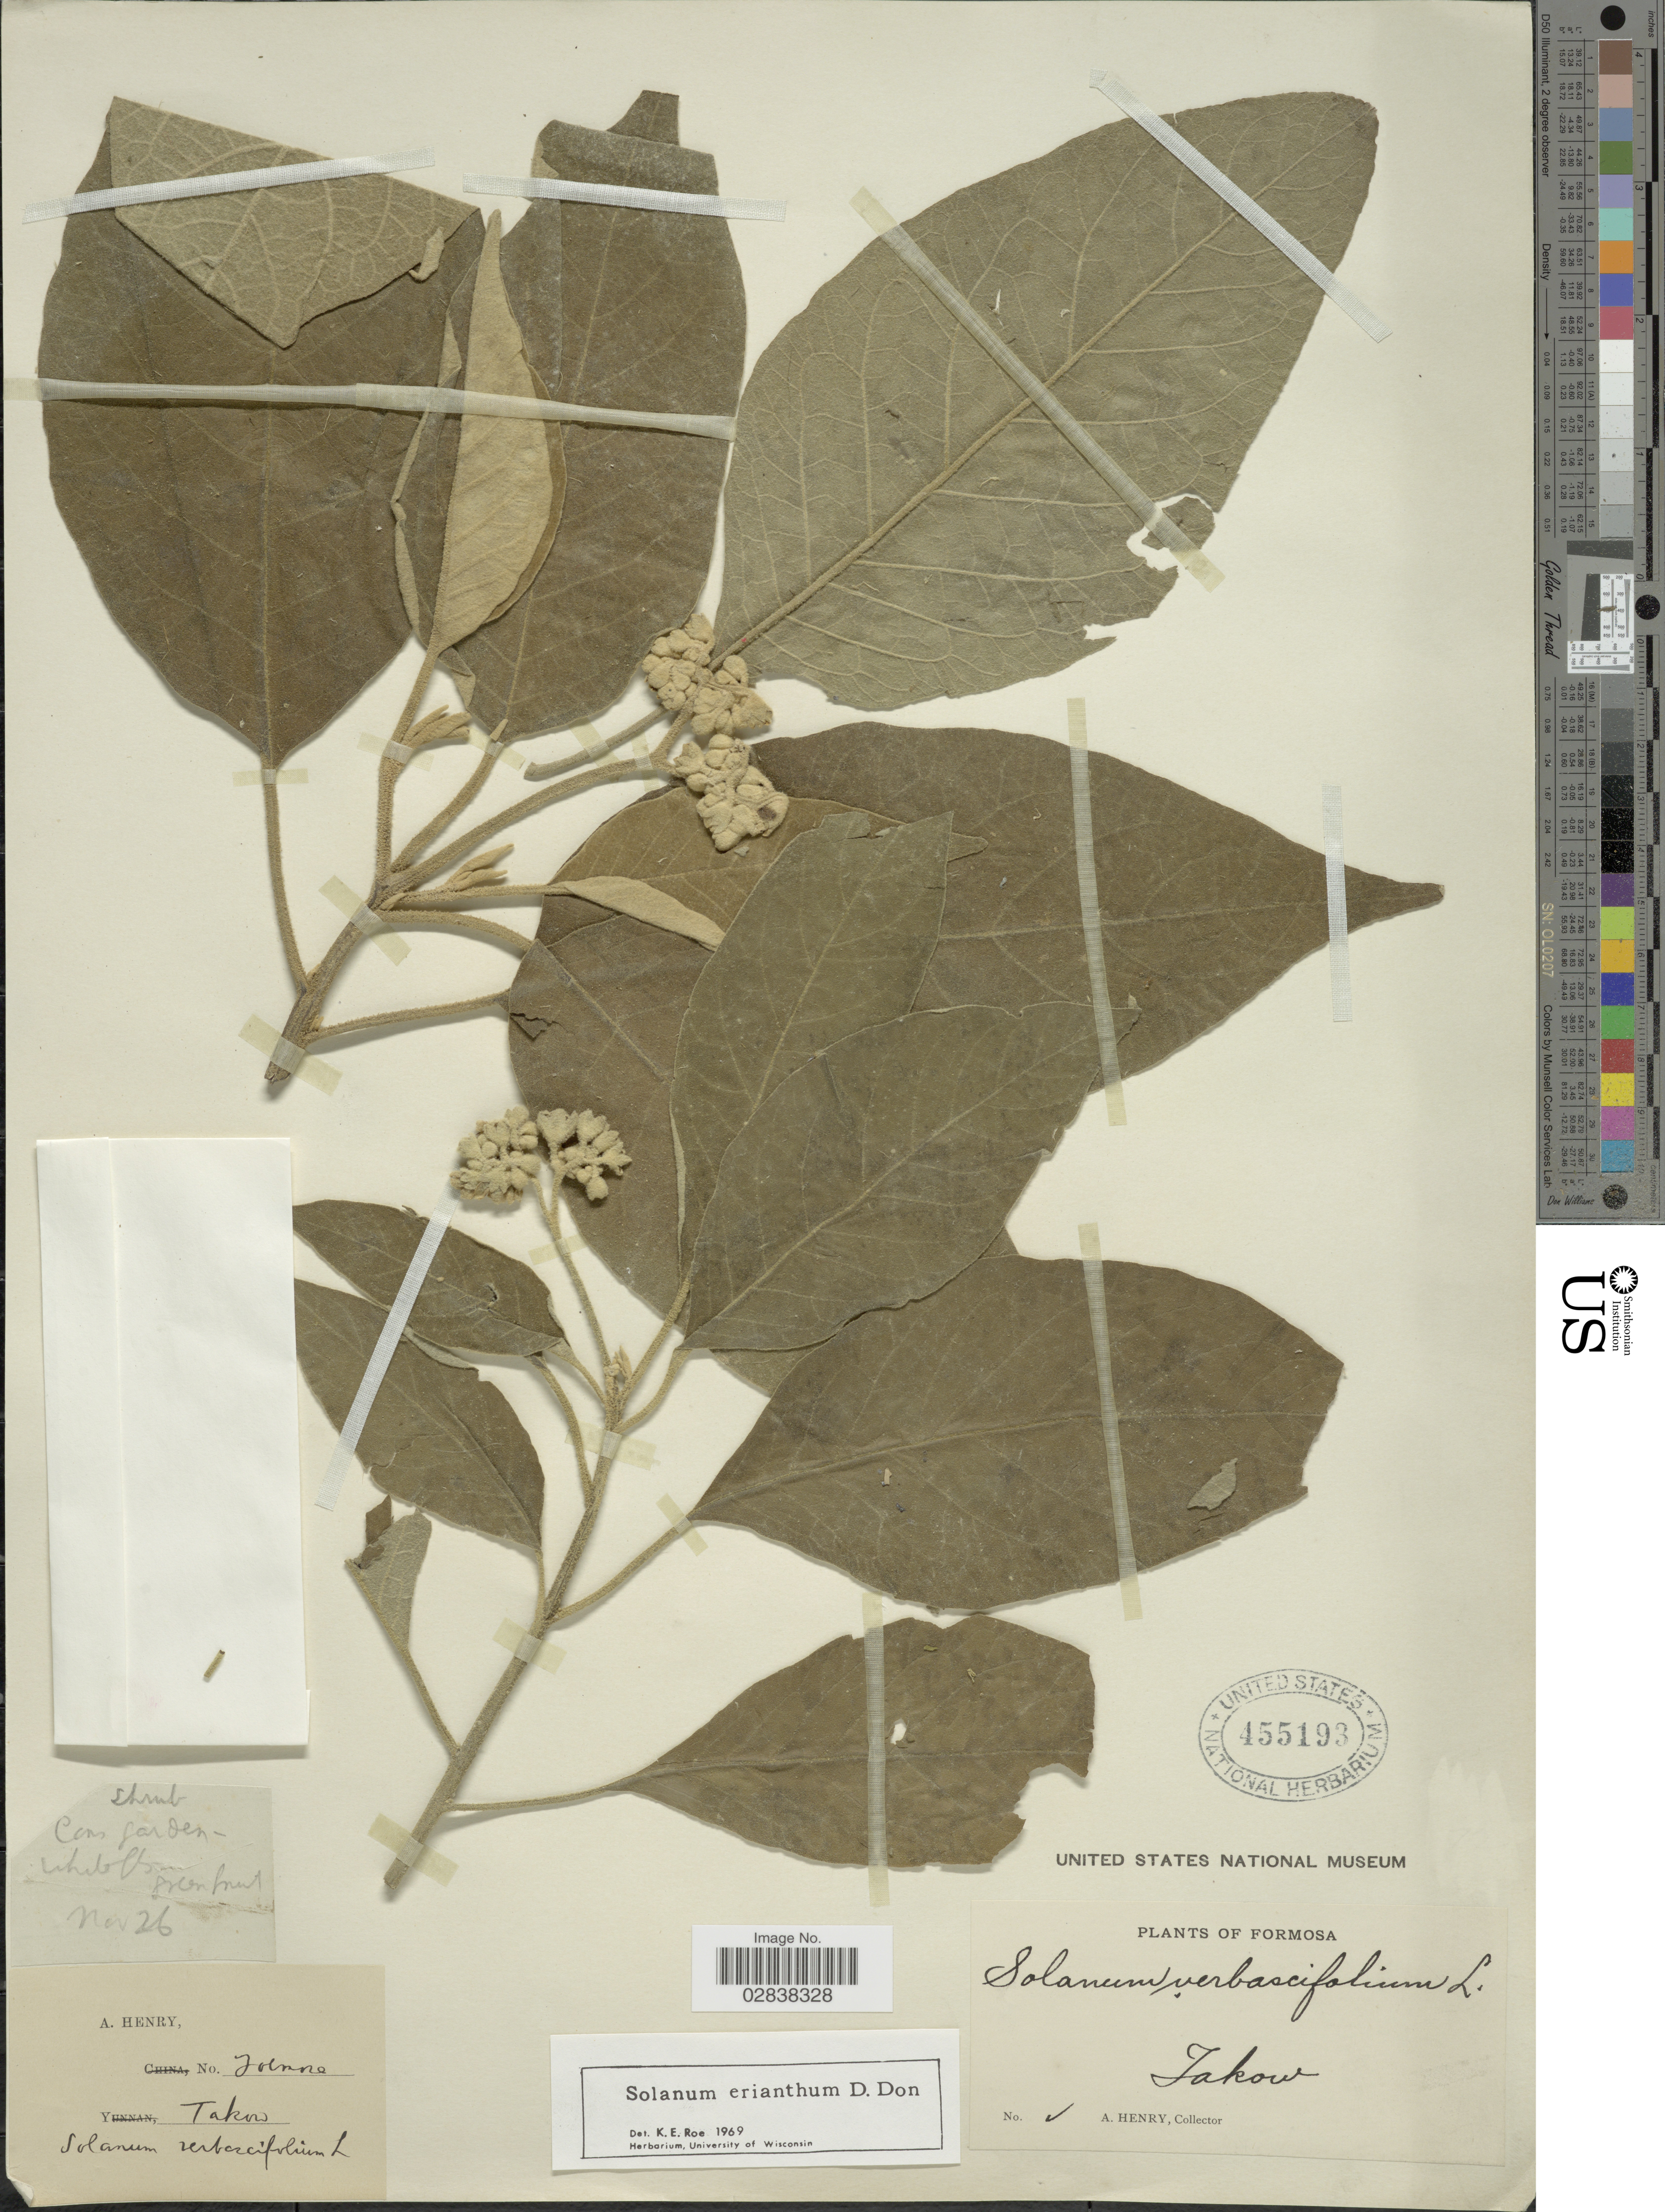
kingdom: Plantae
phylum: Tracheophyta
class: Magnoliopsida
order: Solanales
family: Solanaceae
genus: Solanum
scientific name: Solanum erianthum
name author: D. Don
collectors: A. Henry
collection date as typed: Transcribed d/m/y: /11/26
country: Taiwan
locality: Takow, Formosa.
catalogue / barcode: US 455193